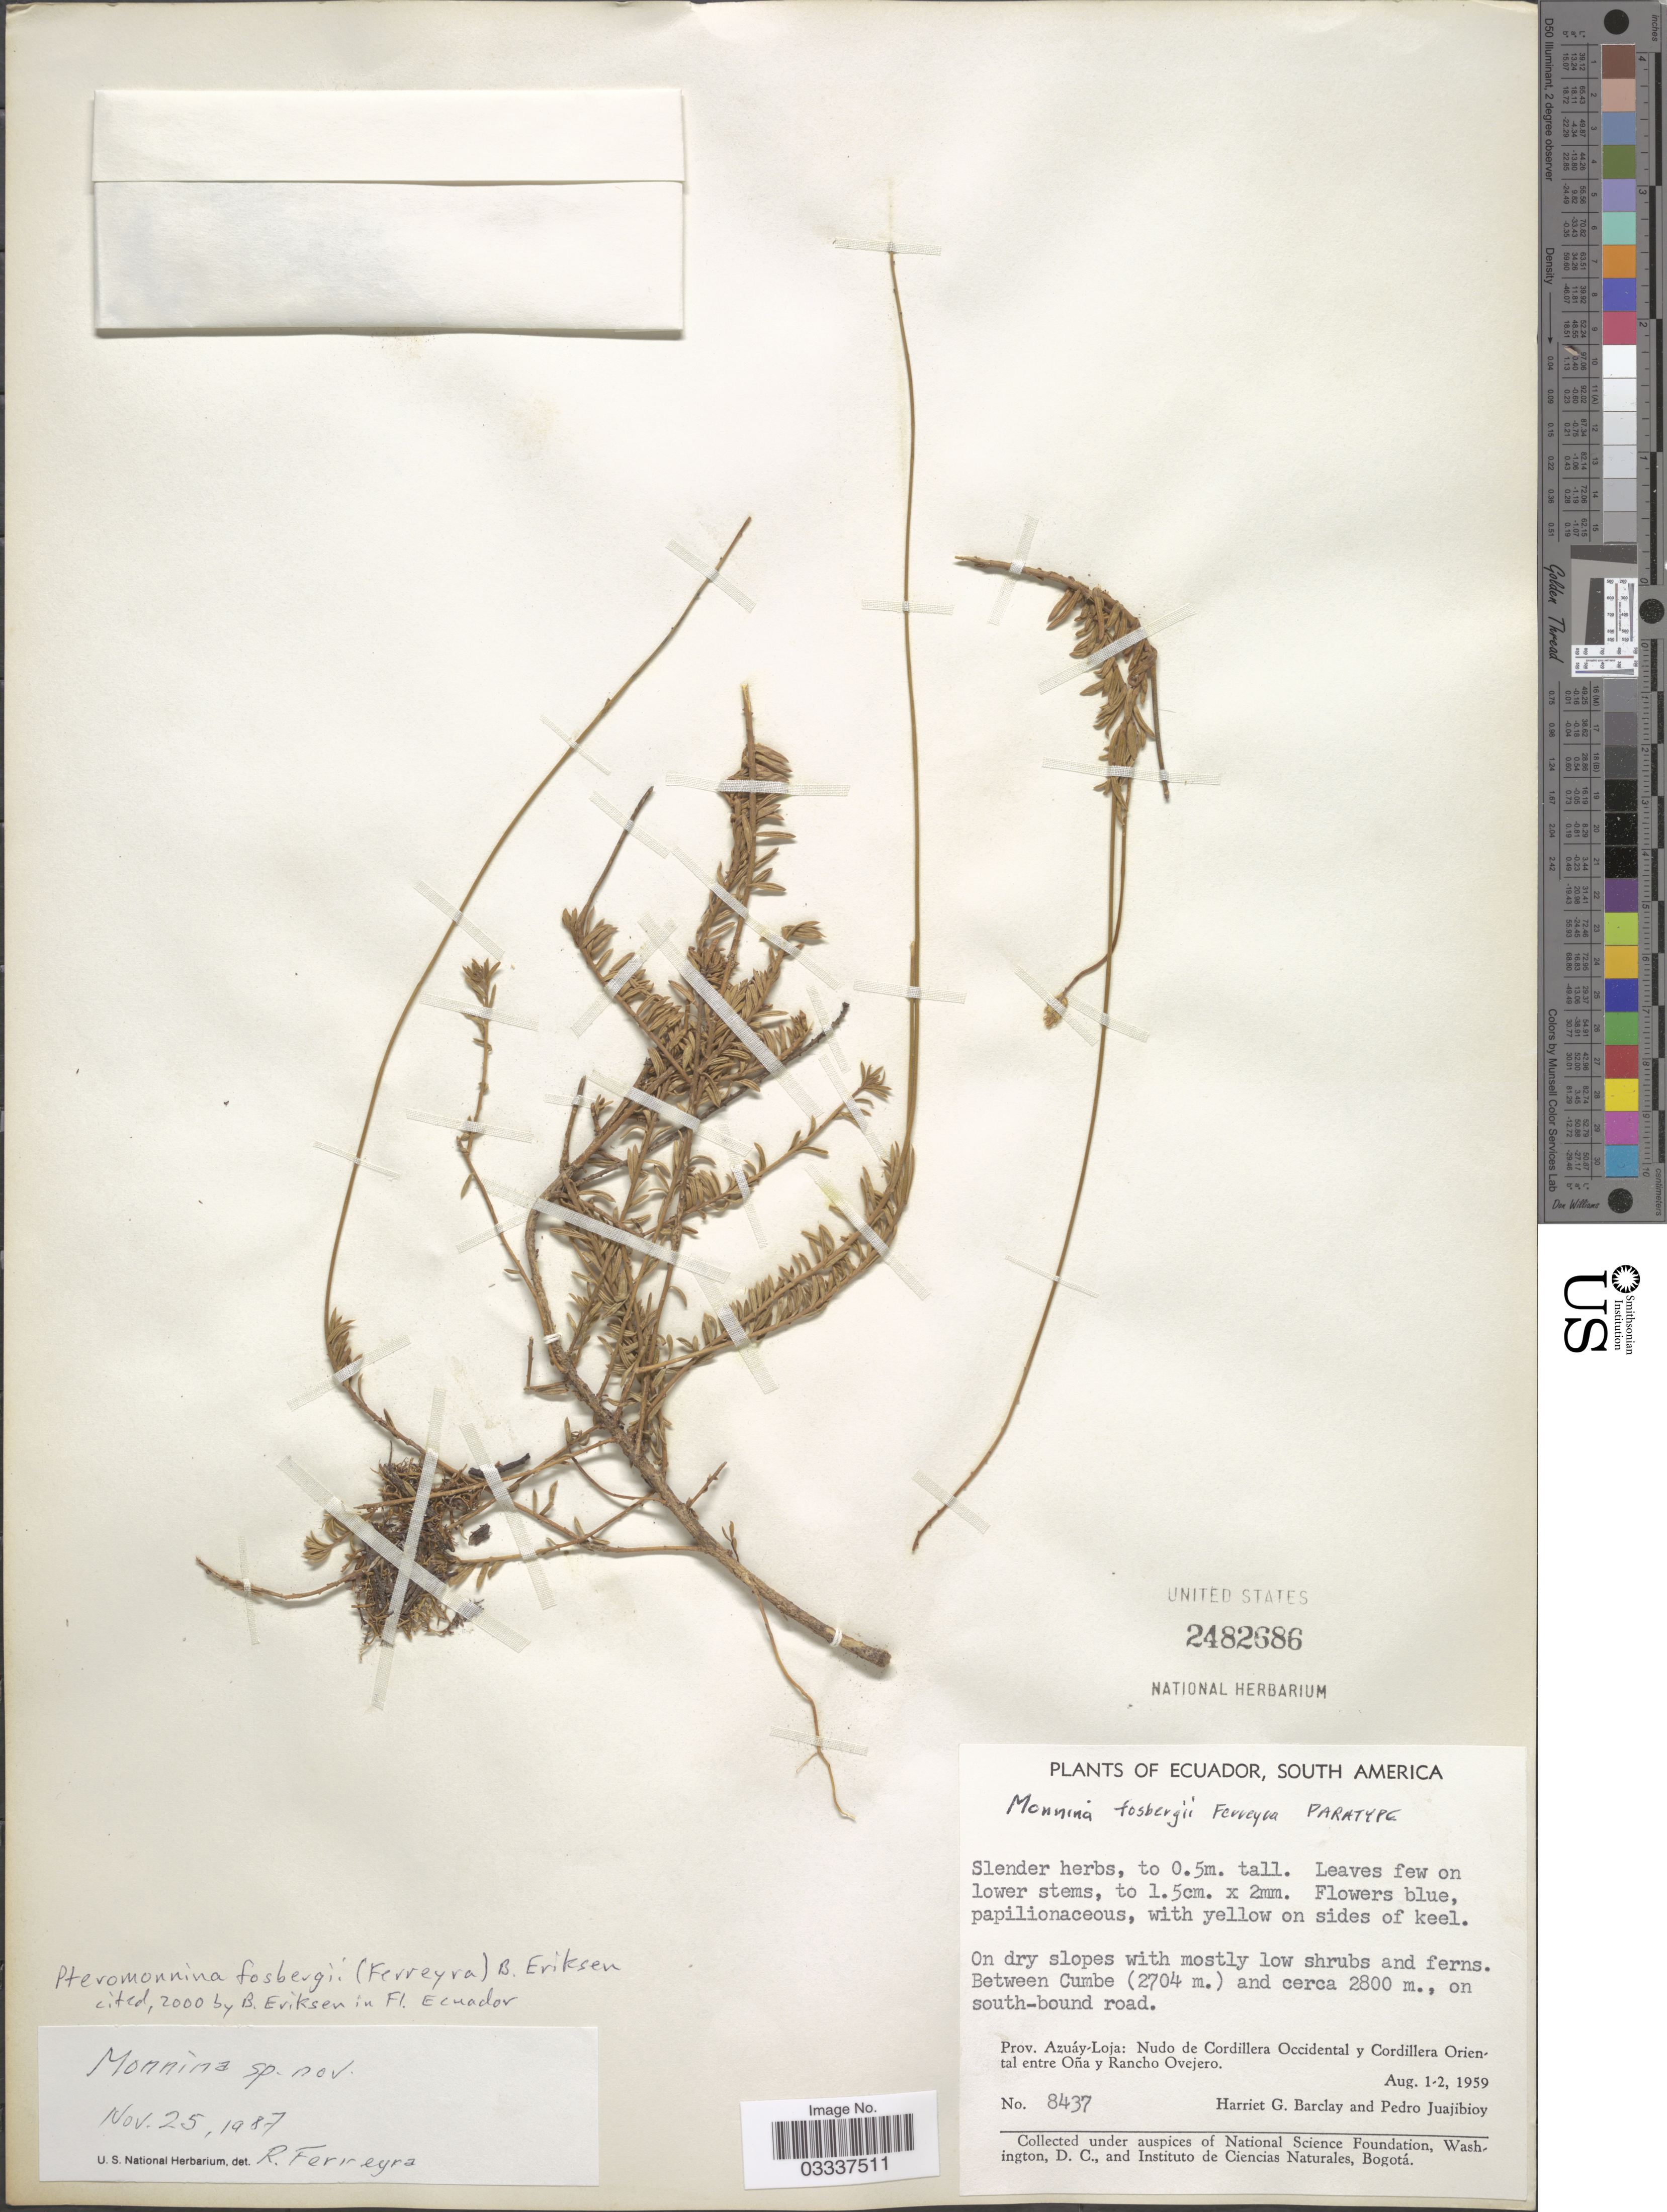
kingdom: Plantae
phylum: Tracheophyta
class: Magnoliopsida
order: Fabales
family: Polygalaceae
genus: Monnina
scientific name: Monnina fosbergii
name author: Ferreyra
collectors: H. G. Barclay & P. Juajibioy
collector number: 8437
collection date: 1959-08-01/1959-08-02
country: Ecuador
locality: Between Cumbe on south-bound road, Prov. Azuáy-Loja: Nudo de Cordillera Occidental y Cordillera Oriental entre Oña y Rancho Ovejero.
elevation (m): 2704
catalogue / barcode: US 2482686